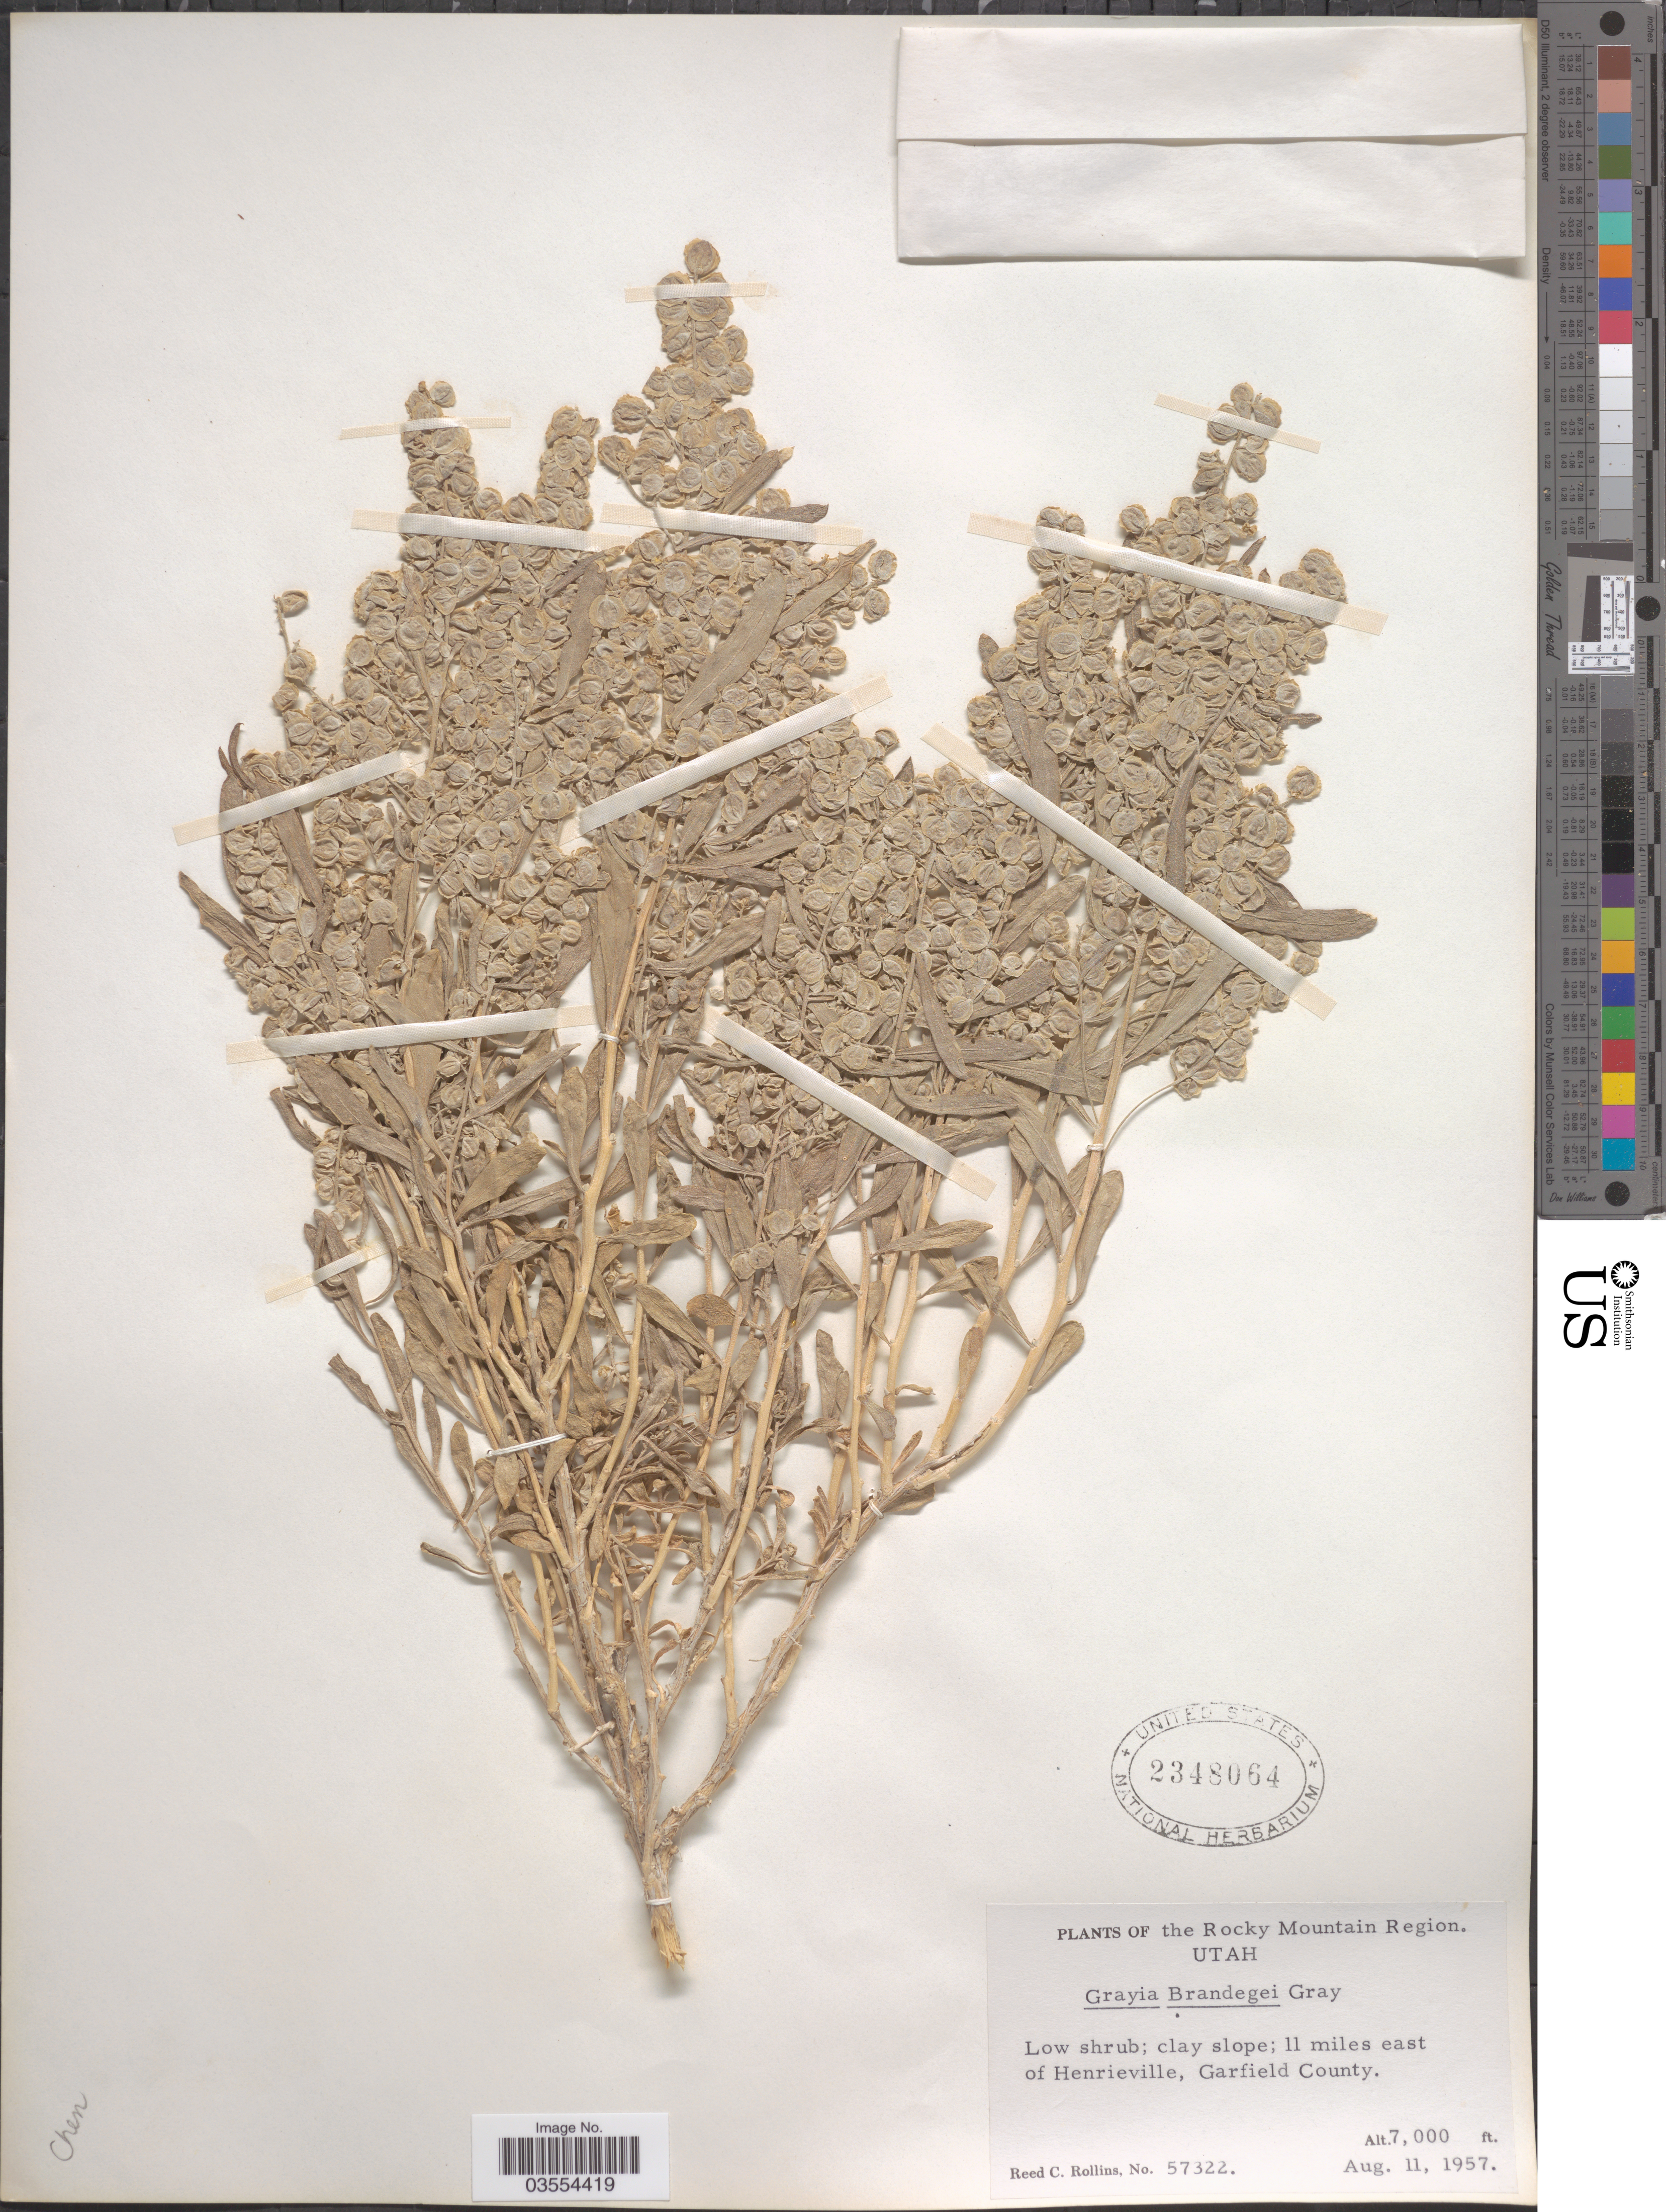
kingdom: Plantae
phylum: Tracheophyta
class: Magnoliopsida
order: Caryophyllales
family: Amaranthaceae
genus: Grayia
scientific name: Grayia brandegeei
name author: A. Gray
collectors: R. C. Rollins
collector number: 57322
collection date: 1957-08-11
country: United States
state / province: Utah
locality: The Rocky Mountain Region. 11 miles east of Henrieville, Garfield County.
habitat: clay slope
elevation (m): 2134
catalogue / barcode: US 2348064